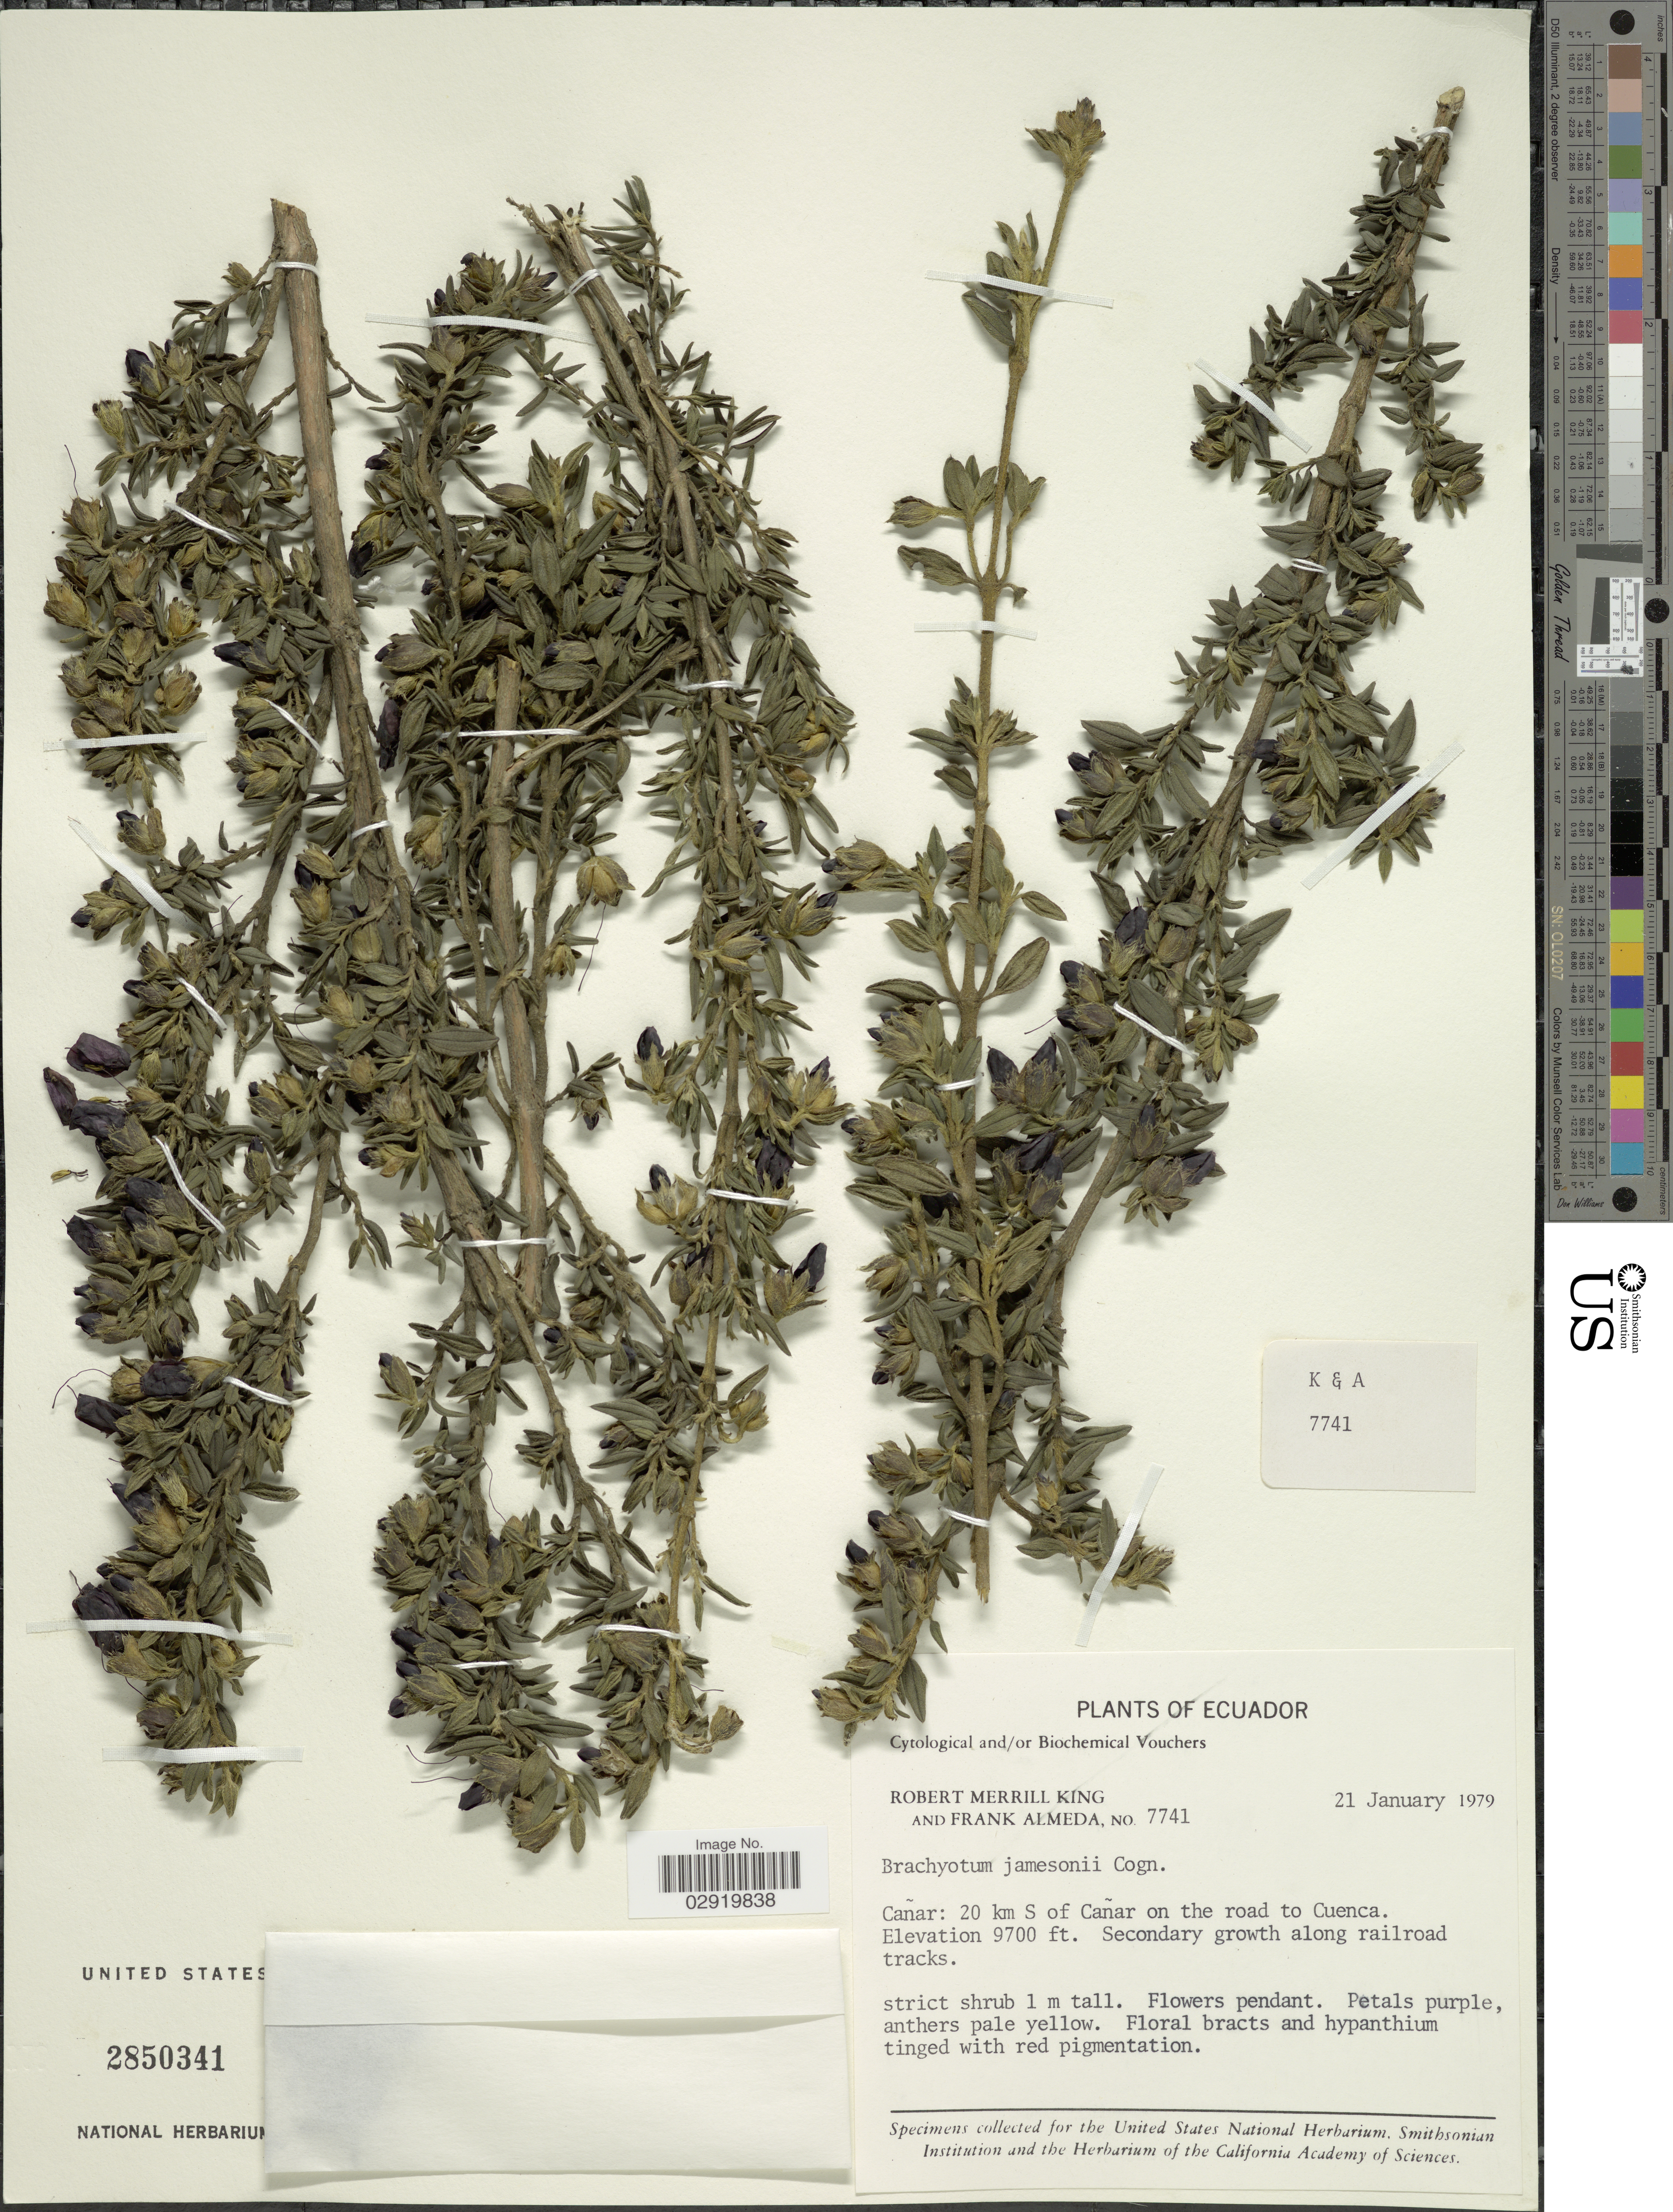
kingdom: Plantae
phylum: Tracheophyta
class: Magnoliopsida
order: Myrtales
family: Melastomataceae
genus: Brachyotum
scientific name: Brachyotum jamesonii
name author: Triana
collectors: R. M. King & F. Almeda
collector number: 7741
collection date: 1979-01-21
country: Ecuador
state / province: Cañar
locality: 20 km S of Cañar on the road to Cuenca.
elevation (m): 2957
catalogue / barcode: US 2850341